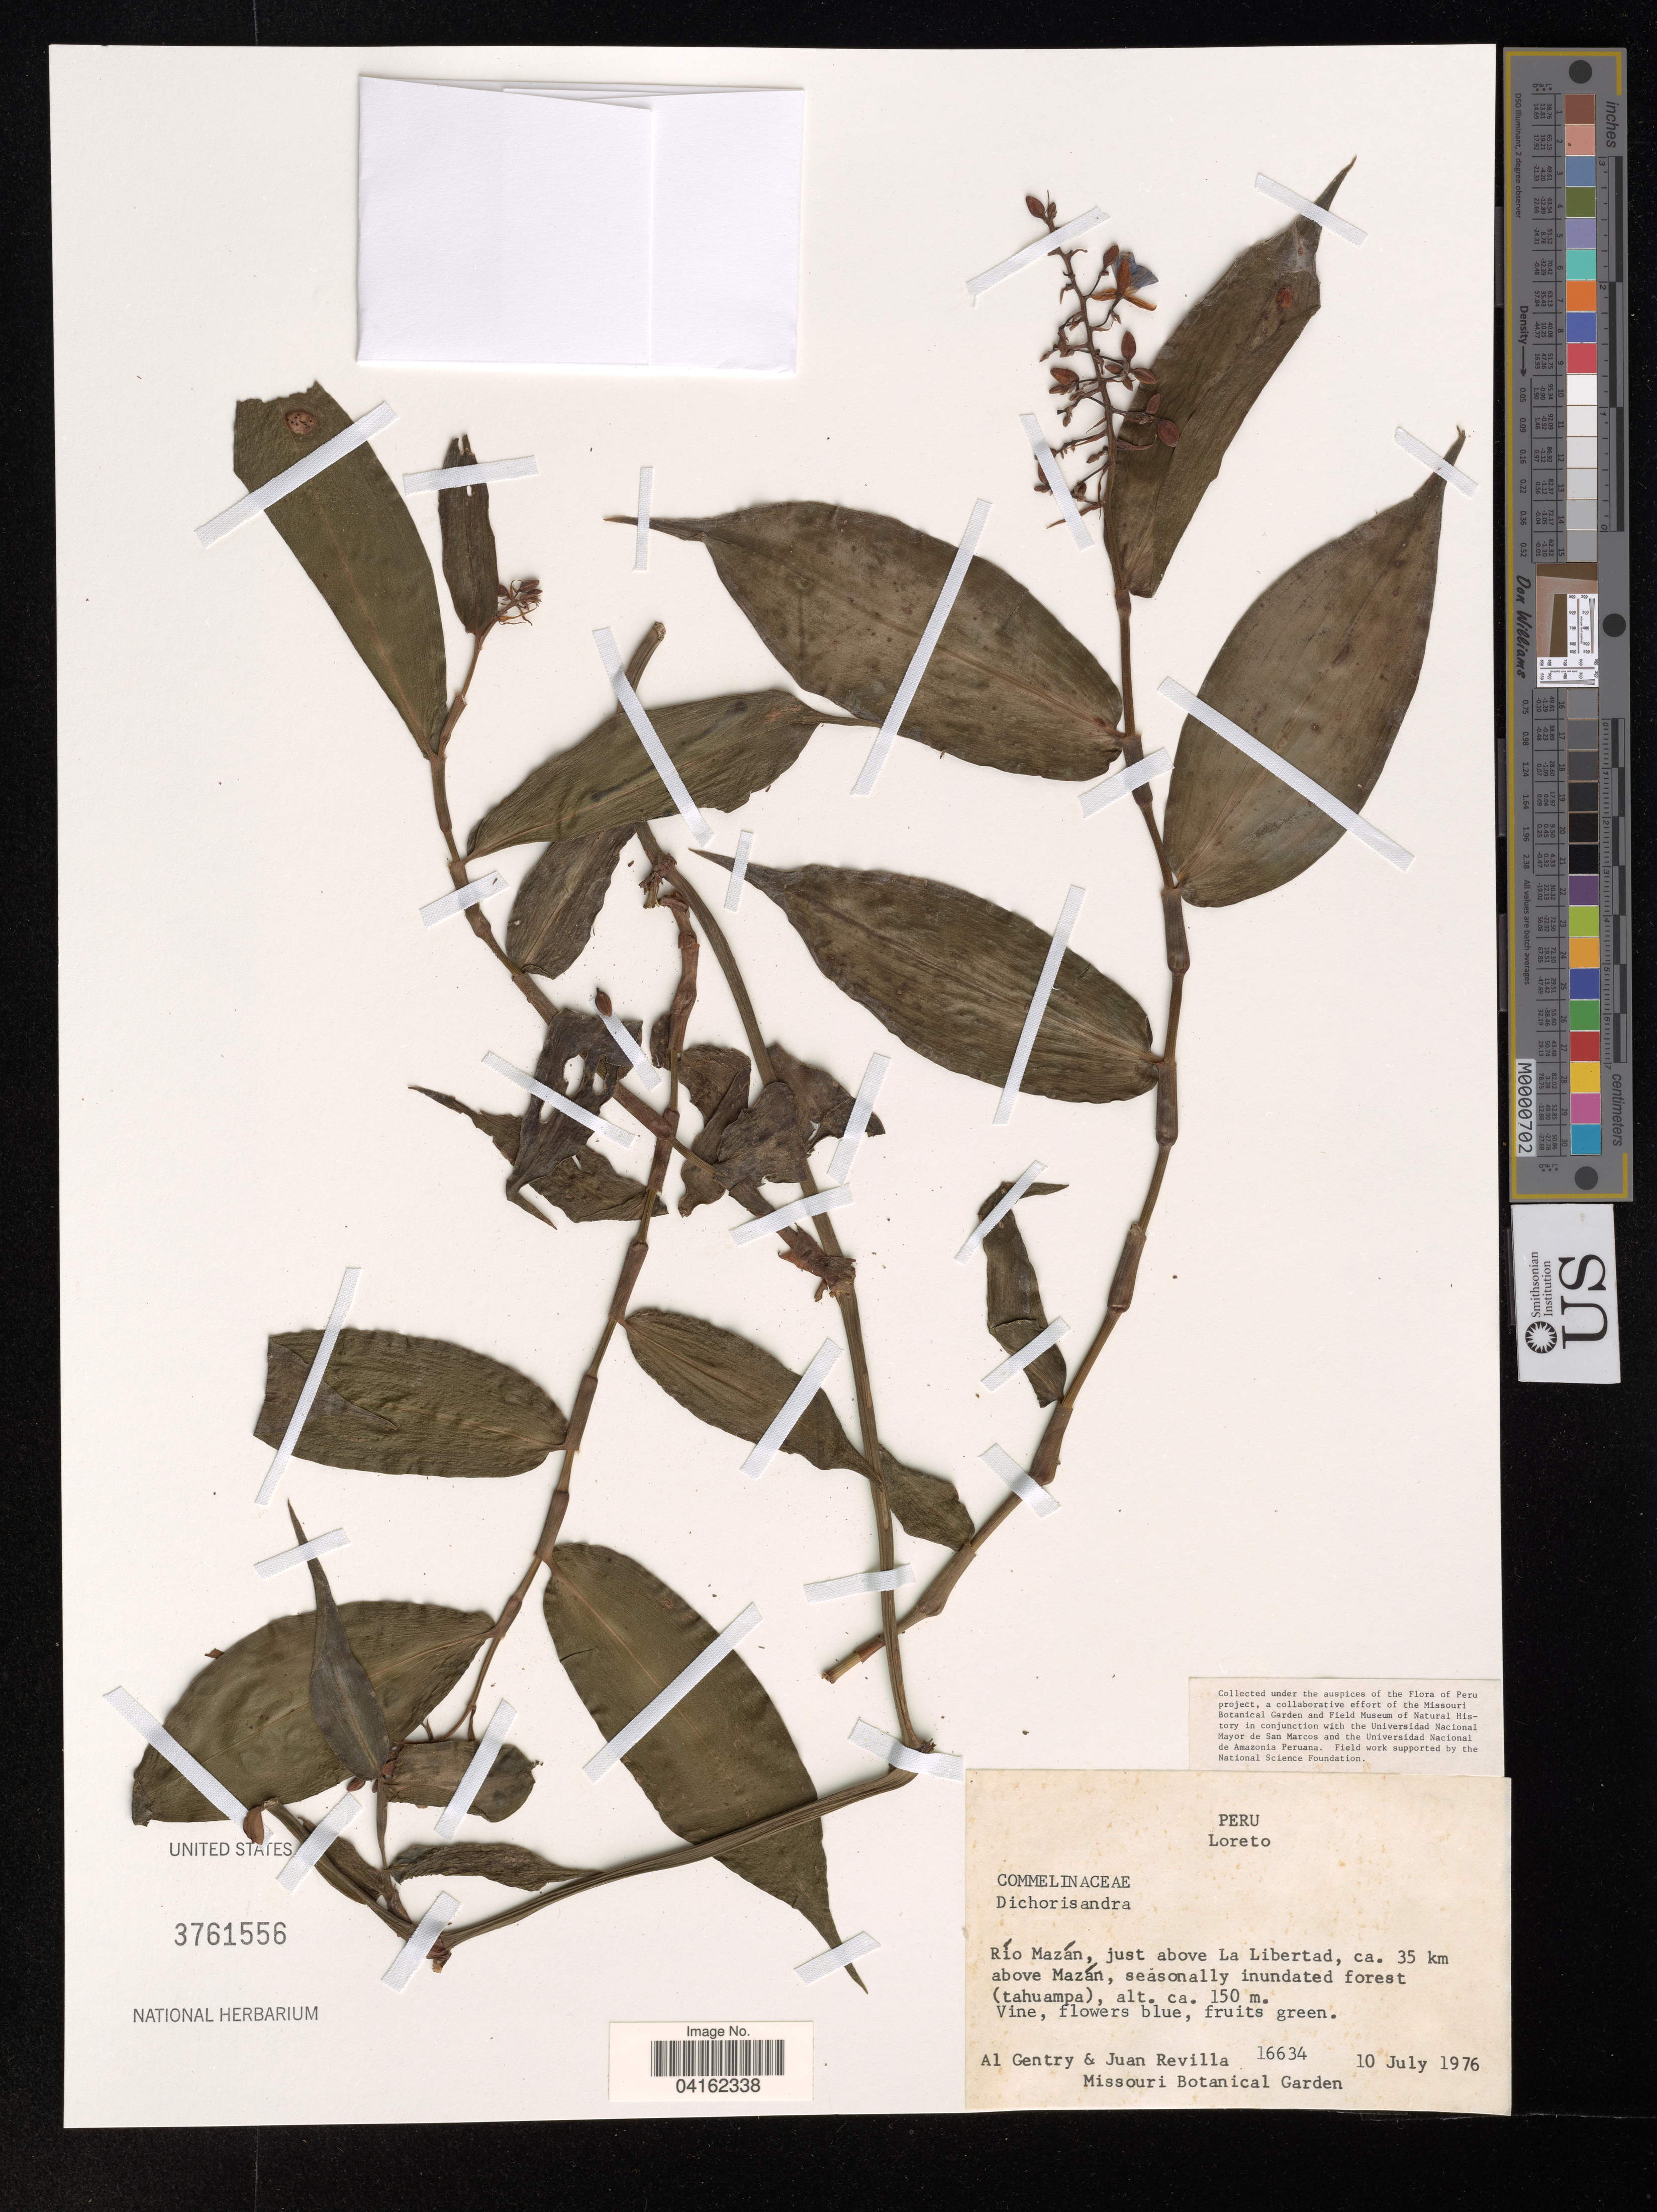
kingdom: Plantae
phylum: Tracheophyta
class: Liliopsida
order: Commelinales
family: Commelinaceae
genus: Dichorisandra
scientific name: Dichorisandra sp.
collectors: A. Gentry & J. Revilla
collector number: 16634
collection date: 1976-07-10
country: Peru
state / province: Loreto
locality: Río Mazán, just above La Libertad, ca. 35 km above Mazán.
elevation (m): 150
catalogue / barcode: US 3761556